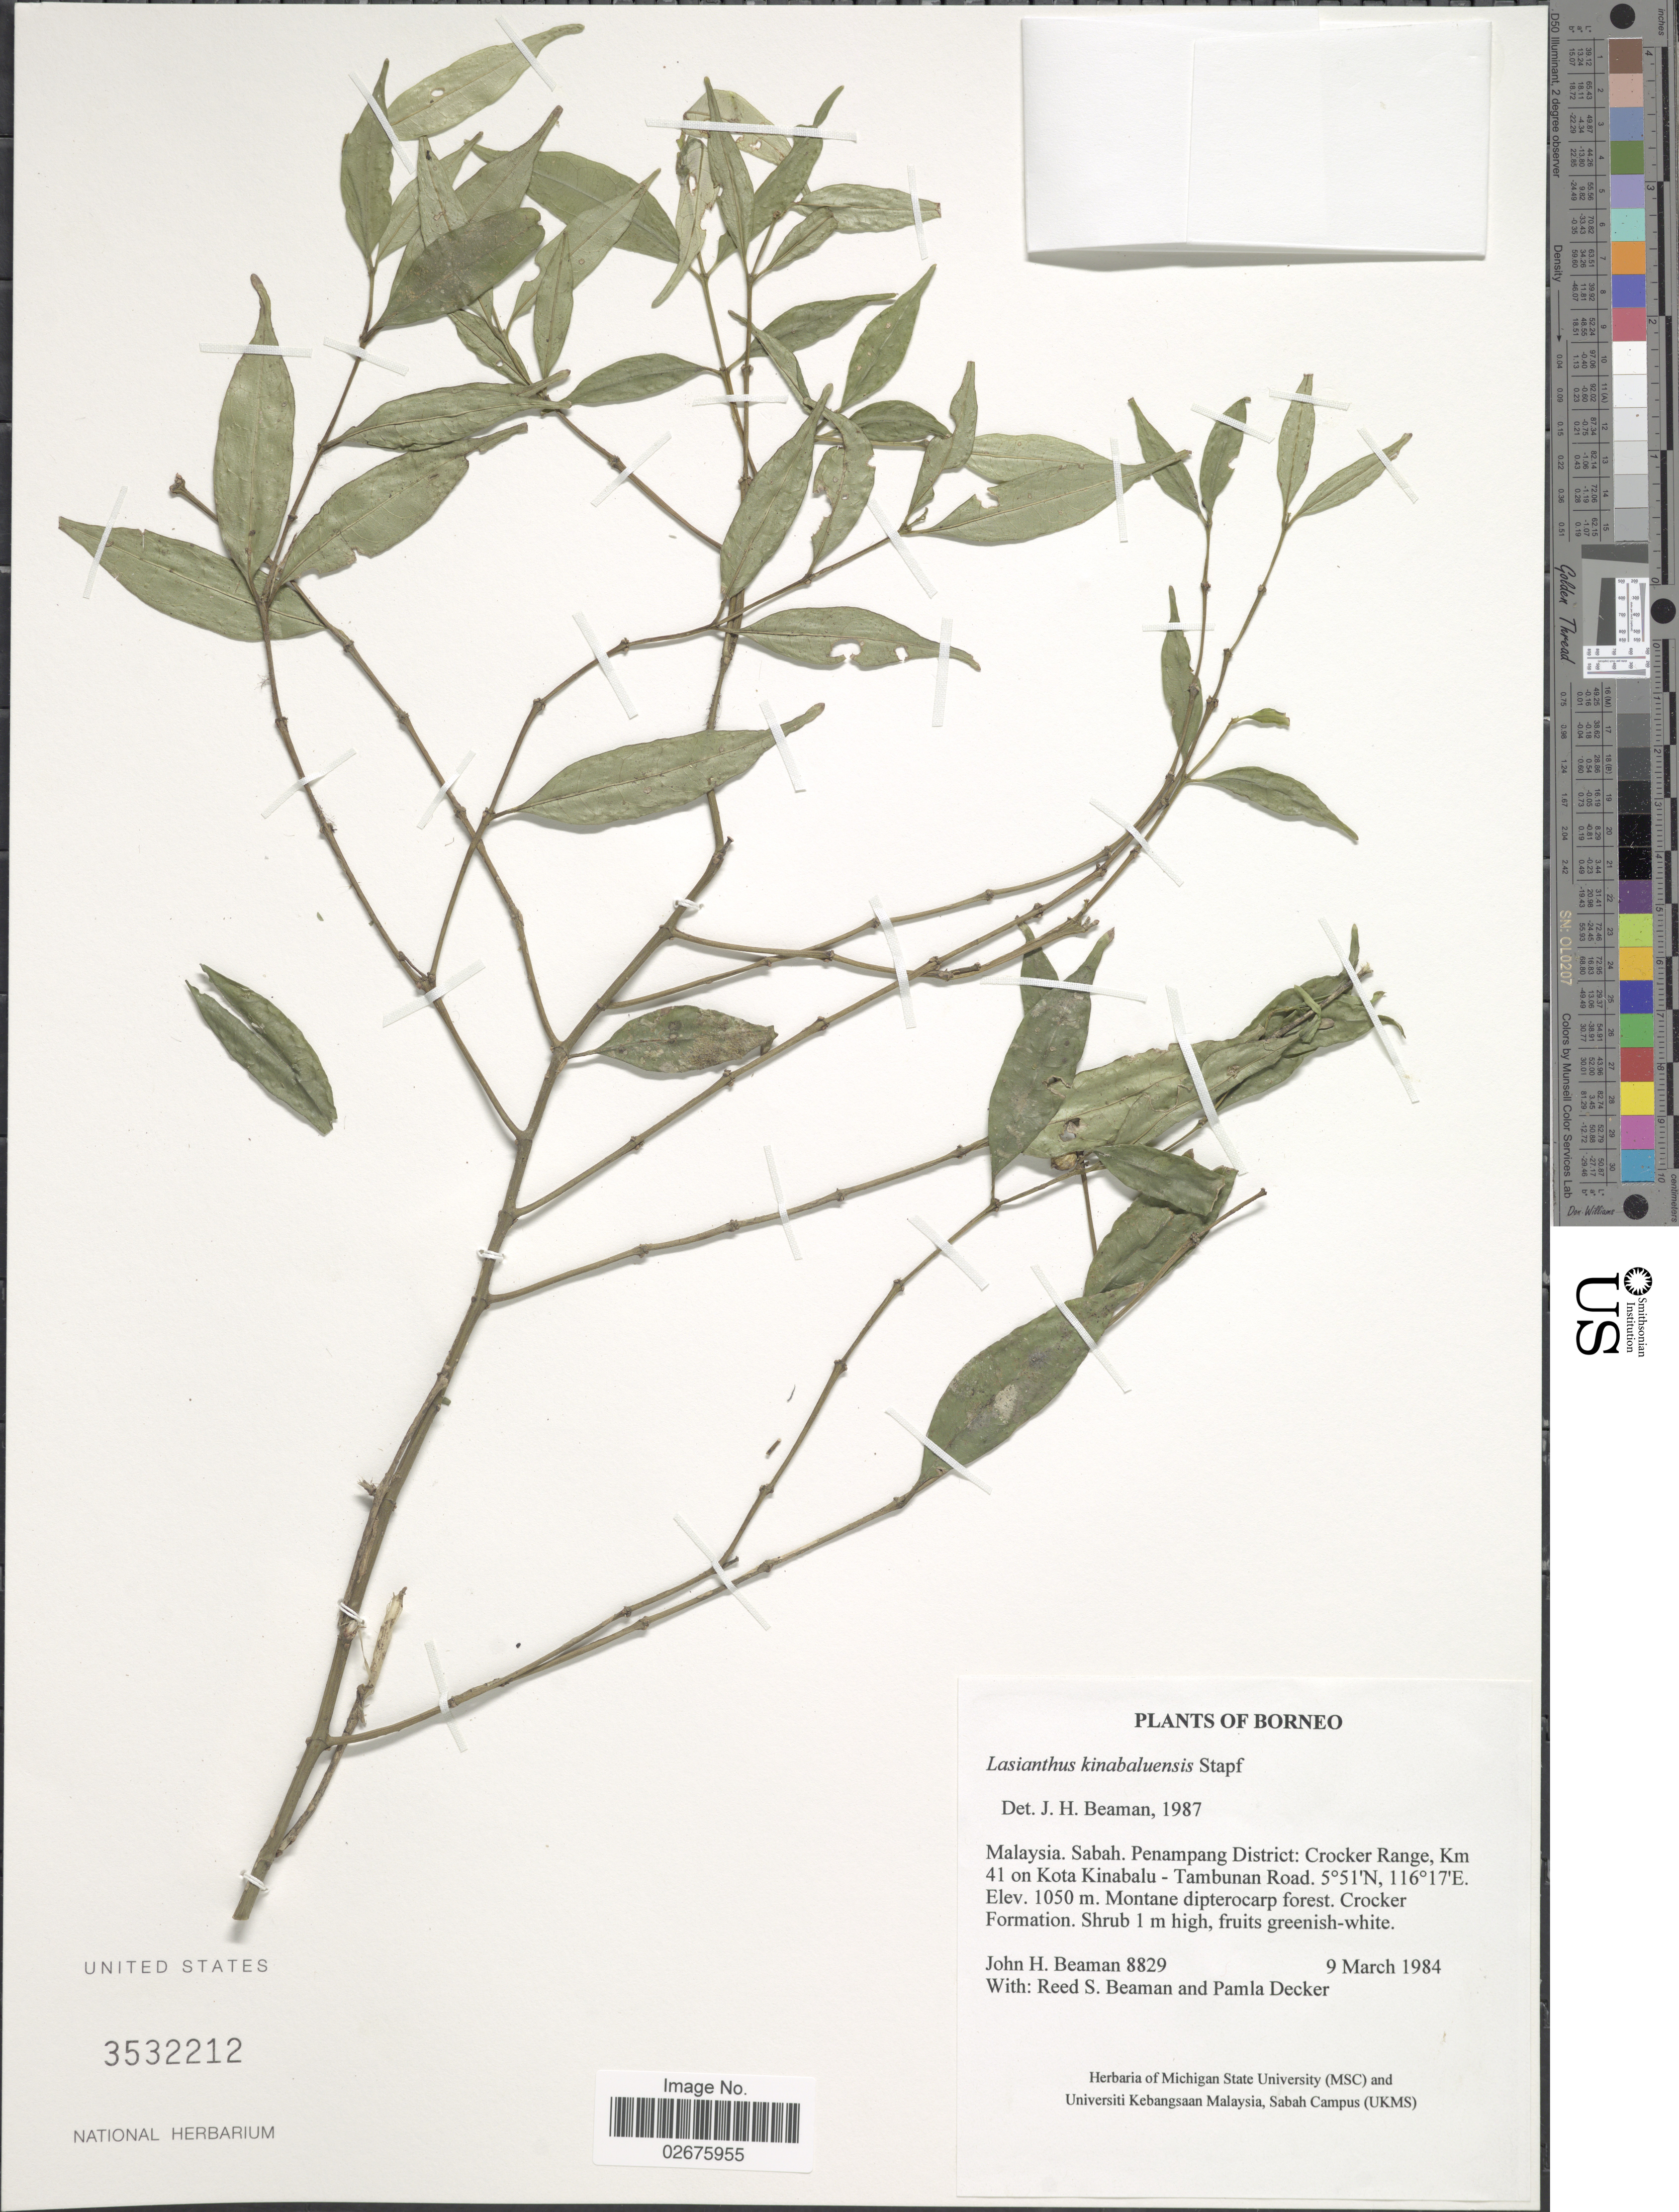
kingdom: Plantae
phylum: Tracheophyta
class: Magnoliopsida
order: Gentianales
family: Rubiaceae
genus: Lasianthus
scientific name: Lasianthus kinabaluensis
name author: Stapf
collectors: J. H. Beaman, R. S. Beaman & P. Decker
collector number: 8829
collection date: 1984-03-09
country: Malaysia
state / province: Sabah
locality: Borneo, Penampang District: Crocker Range, Km 41 on Kota Kinabalu - Tambunan Road. Montane dipterocarp forest. Crocker Formation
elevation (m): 1050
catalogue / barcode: US 3532212